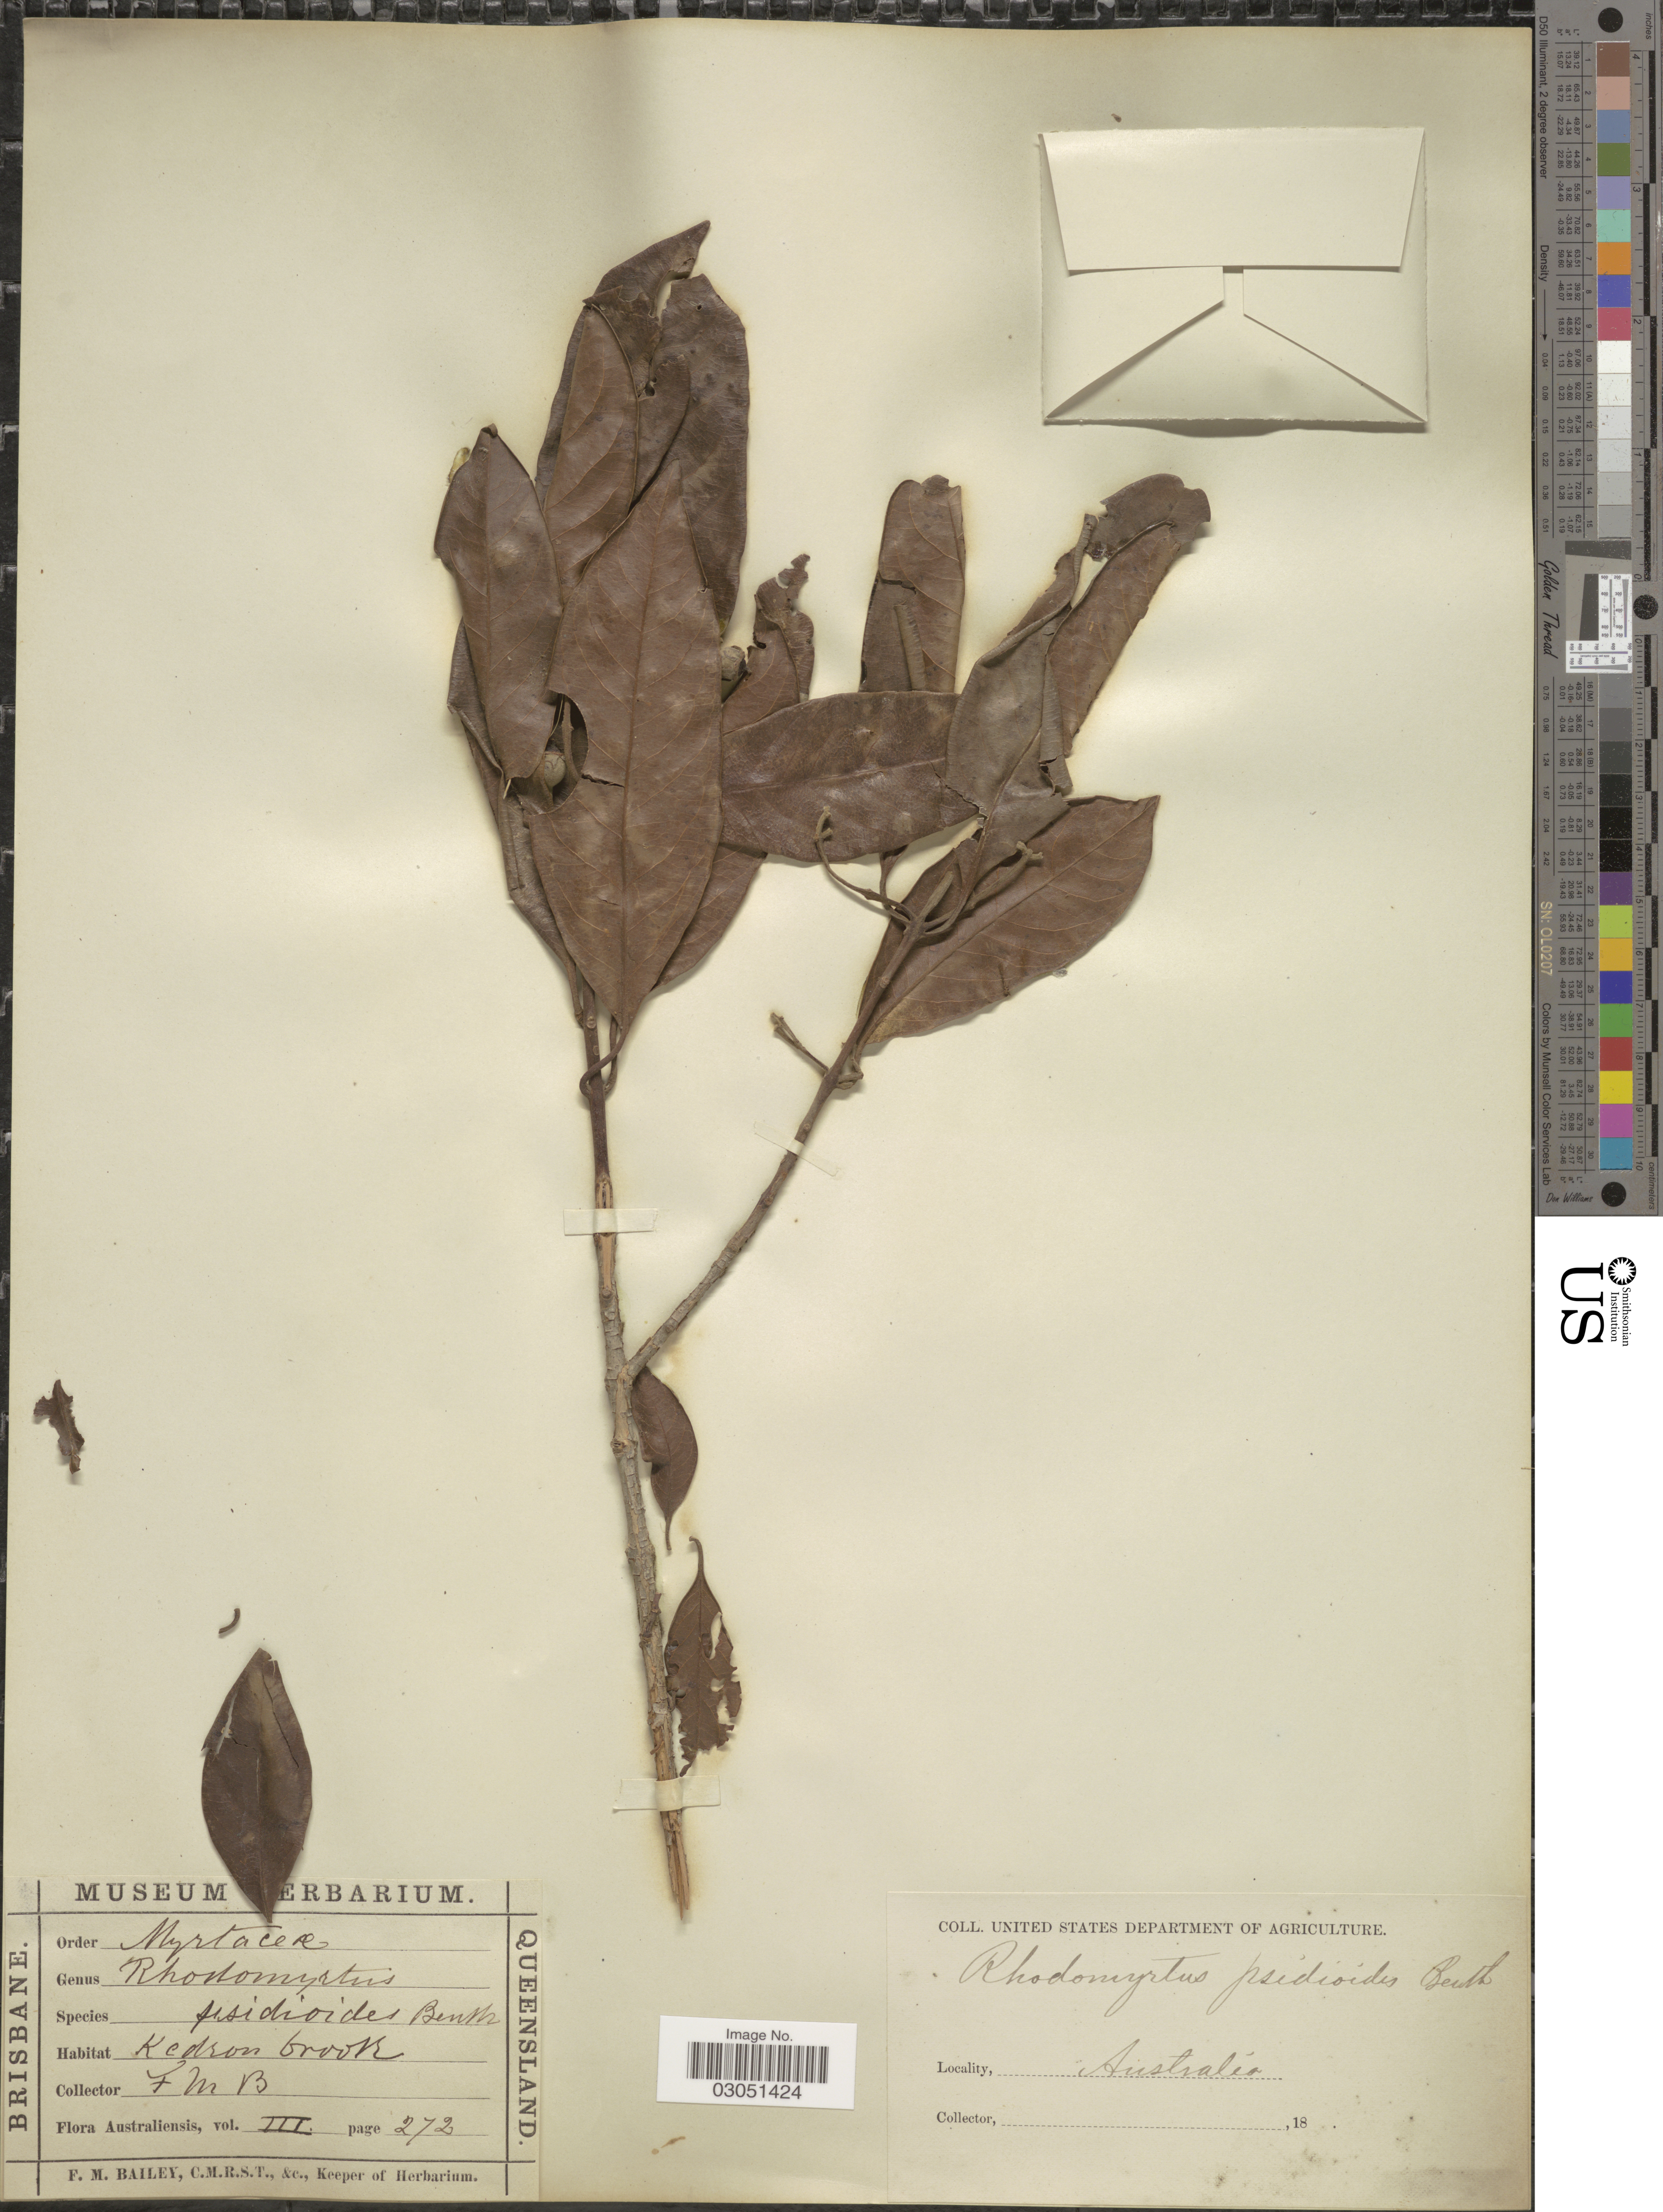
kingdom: Plantae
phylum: Tracheophyta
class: Magnoliopsida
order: Myrtales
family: Myrtaceae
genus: Rhodomyrtus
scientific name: Rhodomyrtus psidioides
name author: (G. Don) Benth.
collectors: F. M. Bailey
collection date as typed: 18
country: Australia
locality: Kedron brook.